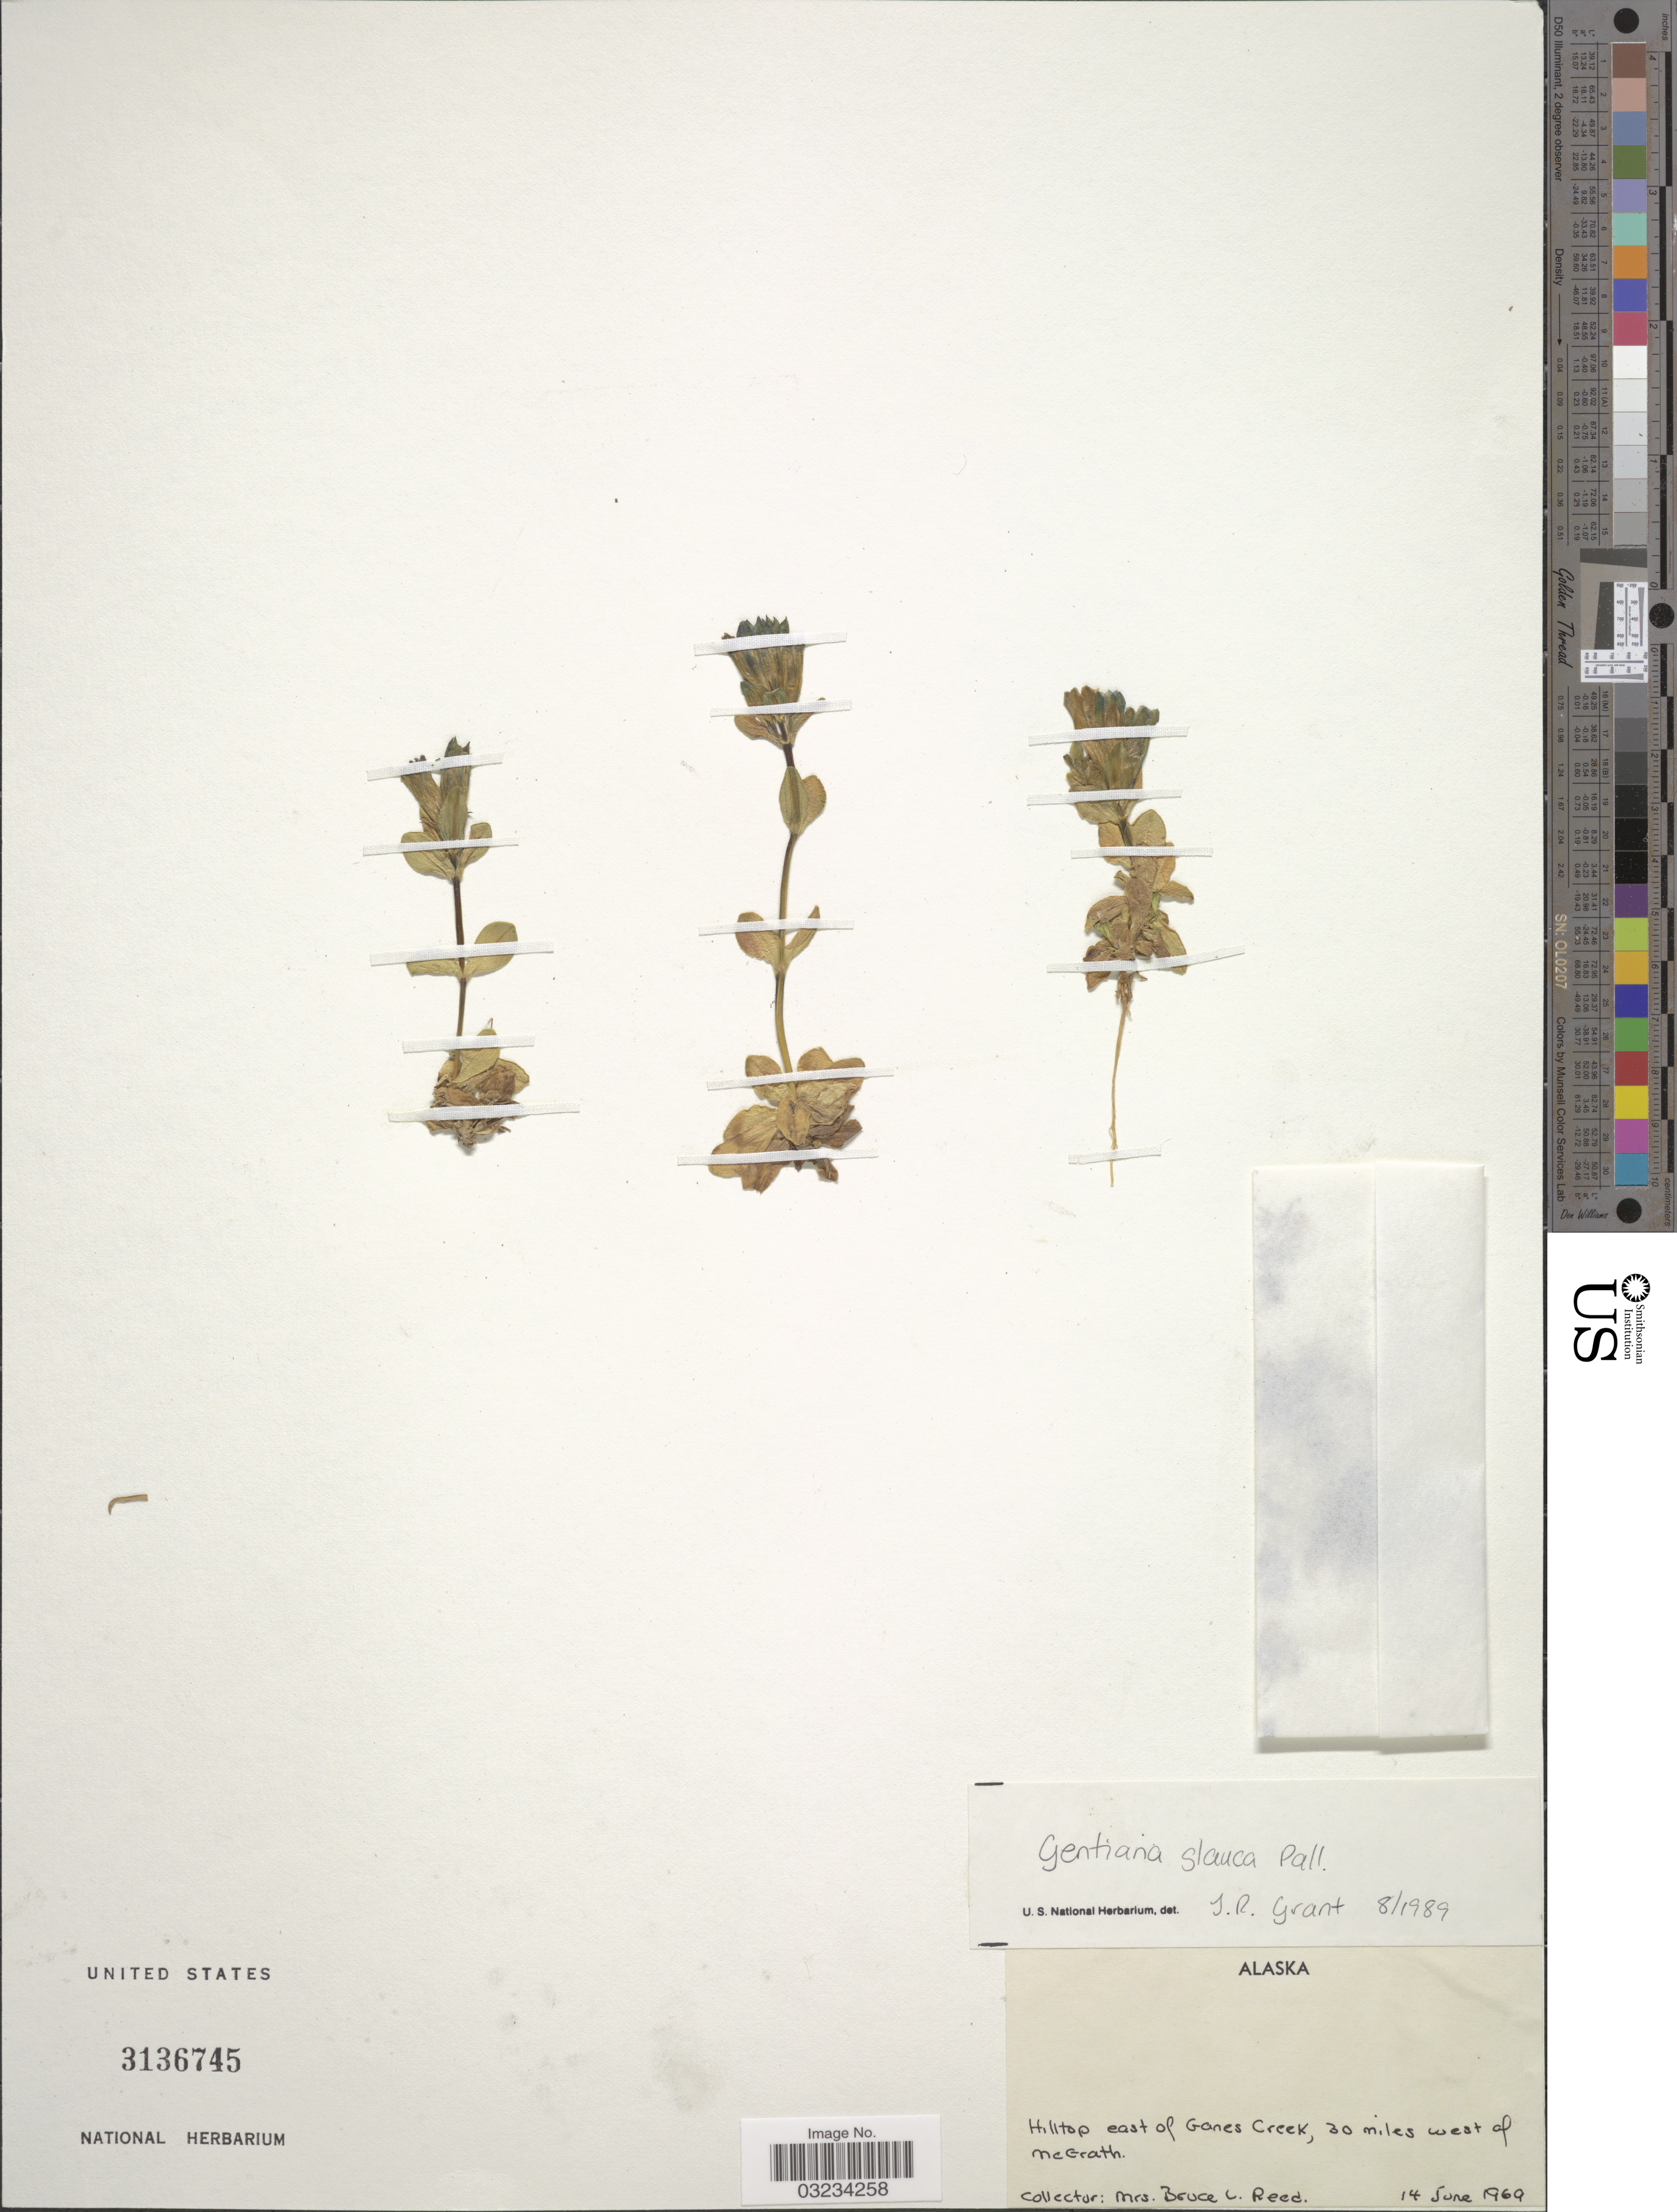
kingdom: Plantae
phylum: Tracheophyta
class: Magnoliopsida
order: Gentianales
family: Gentianaceae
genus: Gentiana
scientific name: Gentiana glauca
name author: Pall.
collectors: B. Reed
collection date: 1969-06-14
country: United States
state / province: Alaska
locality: Hilltop east of Ganes Creek, 30 miles west of McGrath.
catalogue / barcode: US 3136745